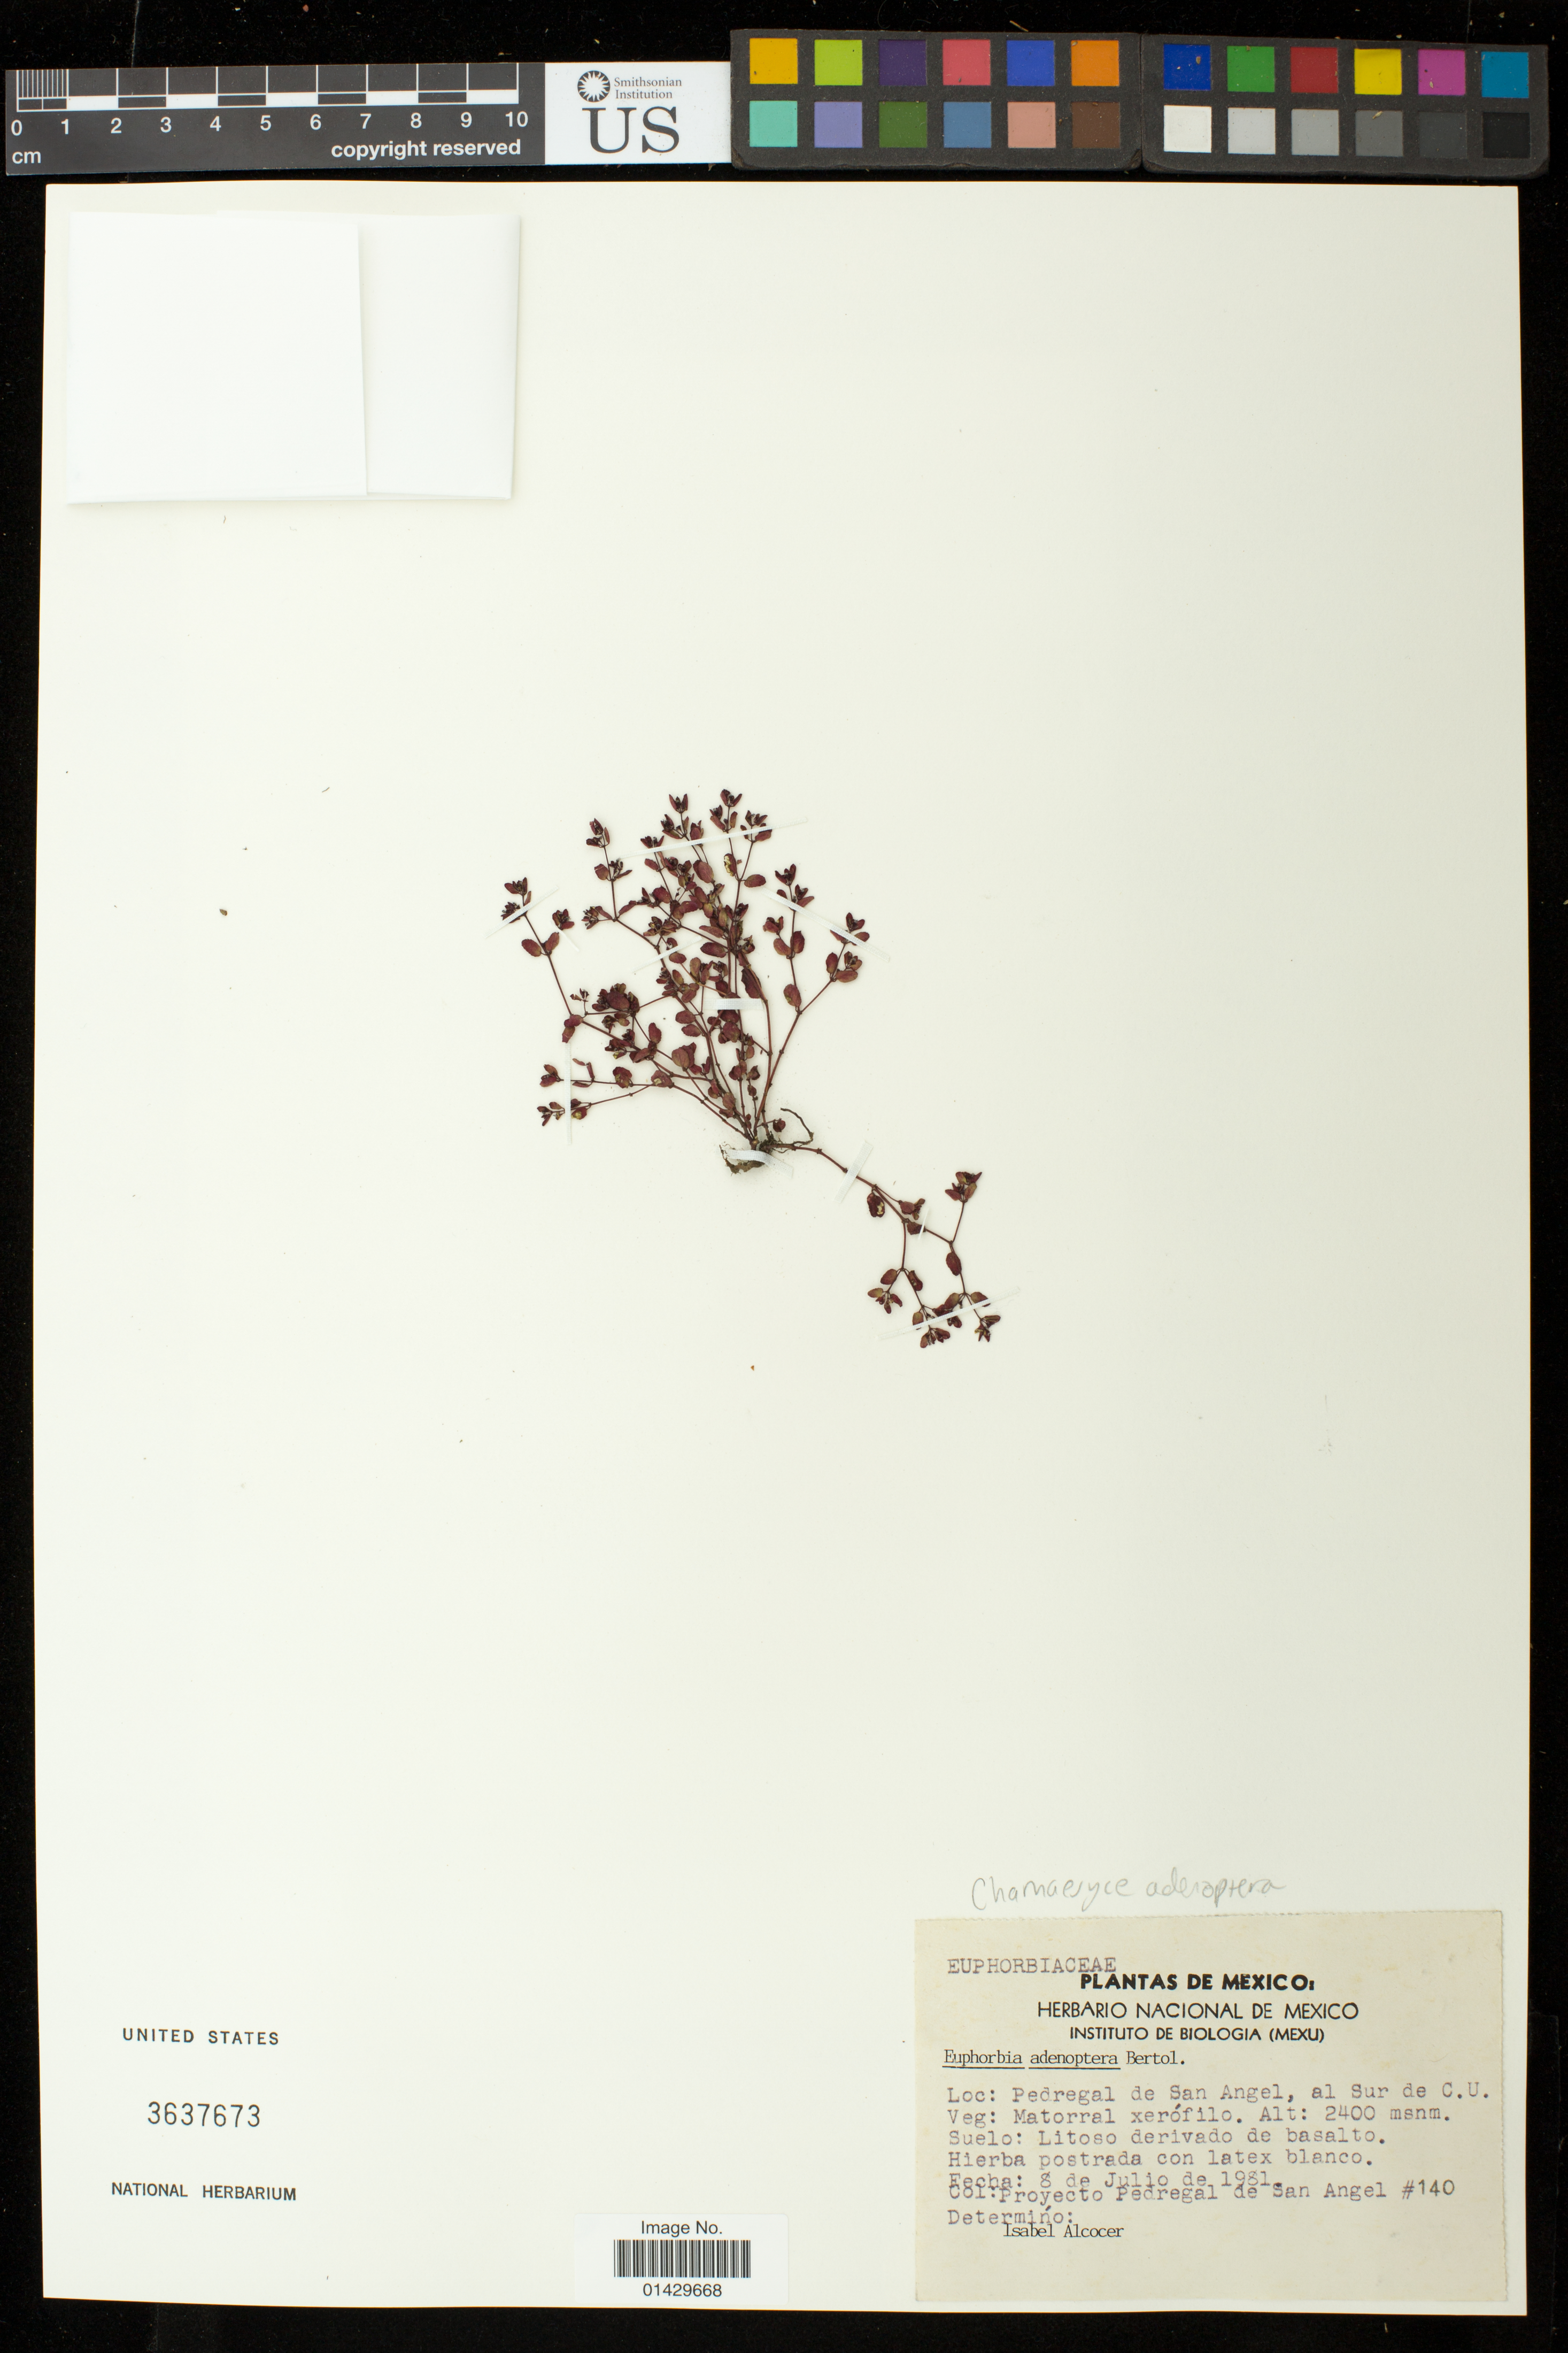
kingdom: Plantae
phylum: Tracheophyta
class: Magnoliopsida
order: Malpighiales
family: Euphorbiaceae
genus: Euphorbia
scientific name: Euphorbia adenoptera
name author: Bertol.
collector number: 140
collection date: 1981-07-08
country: Mexico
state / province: Jalisco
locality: Pedregal de San Angel, al Sur de C.U.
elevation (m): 2400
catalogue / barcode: US 3637673